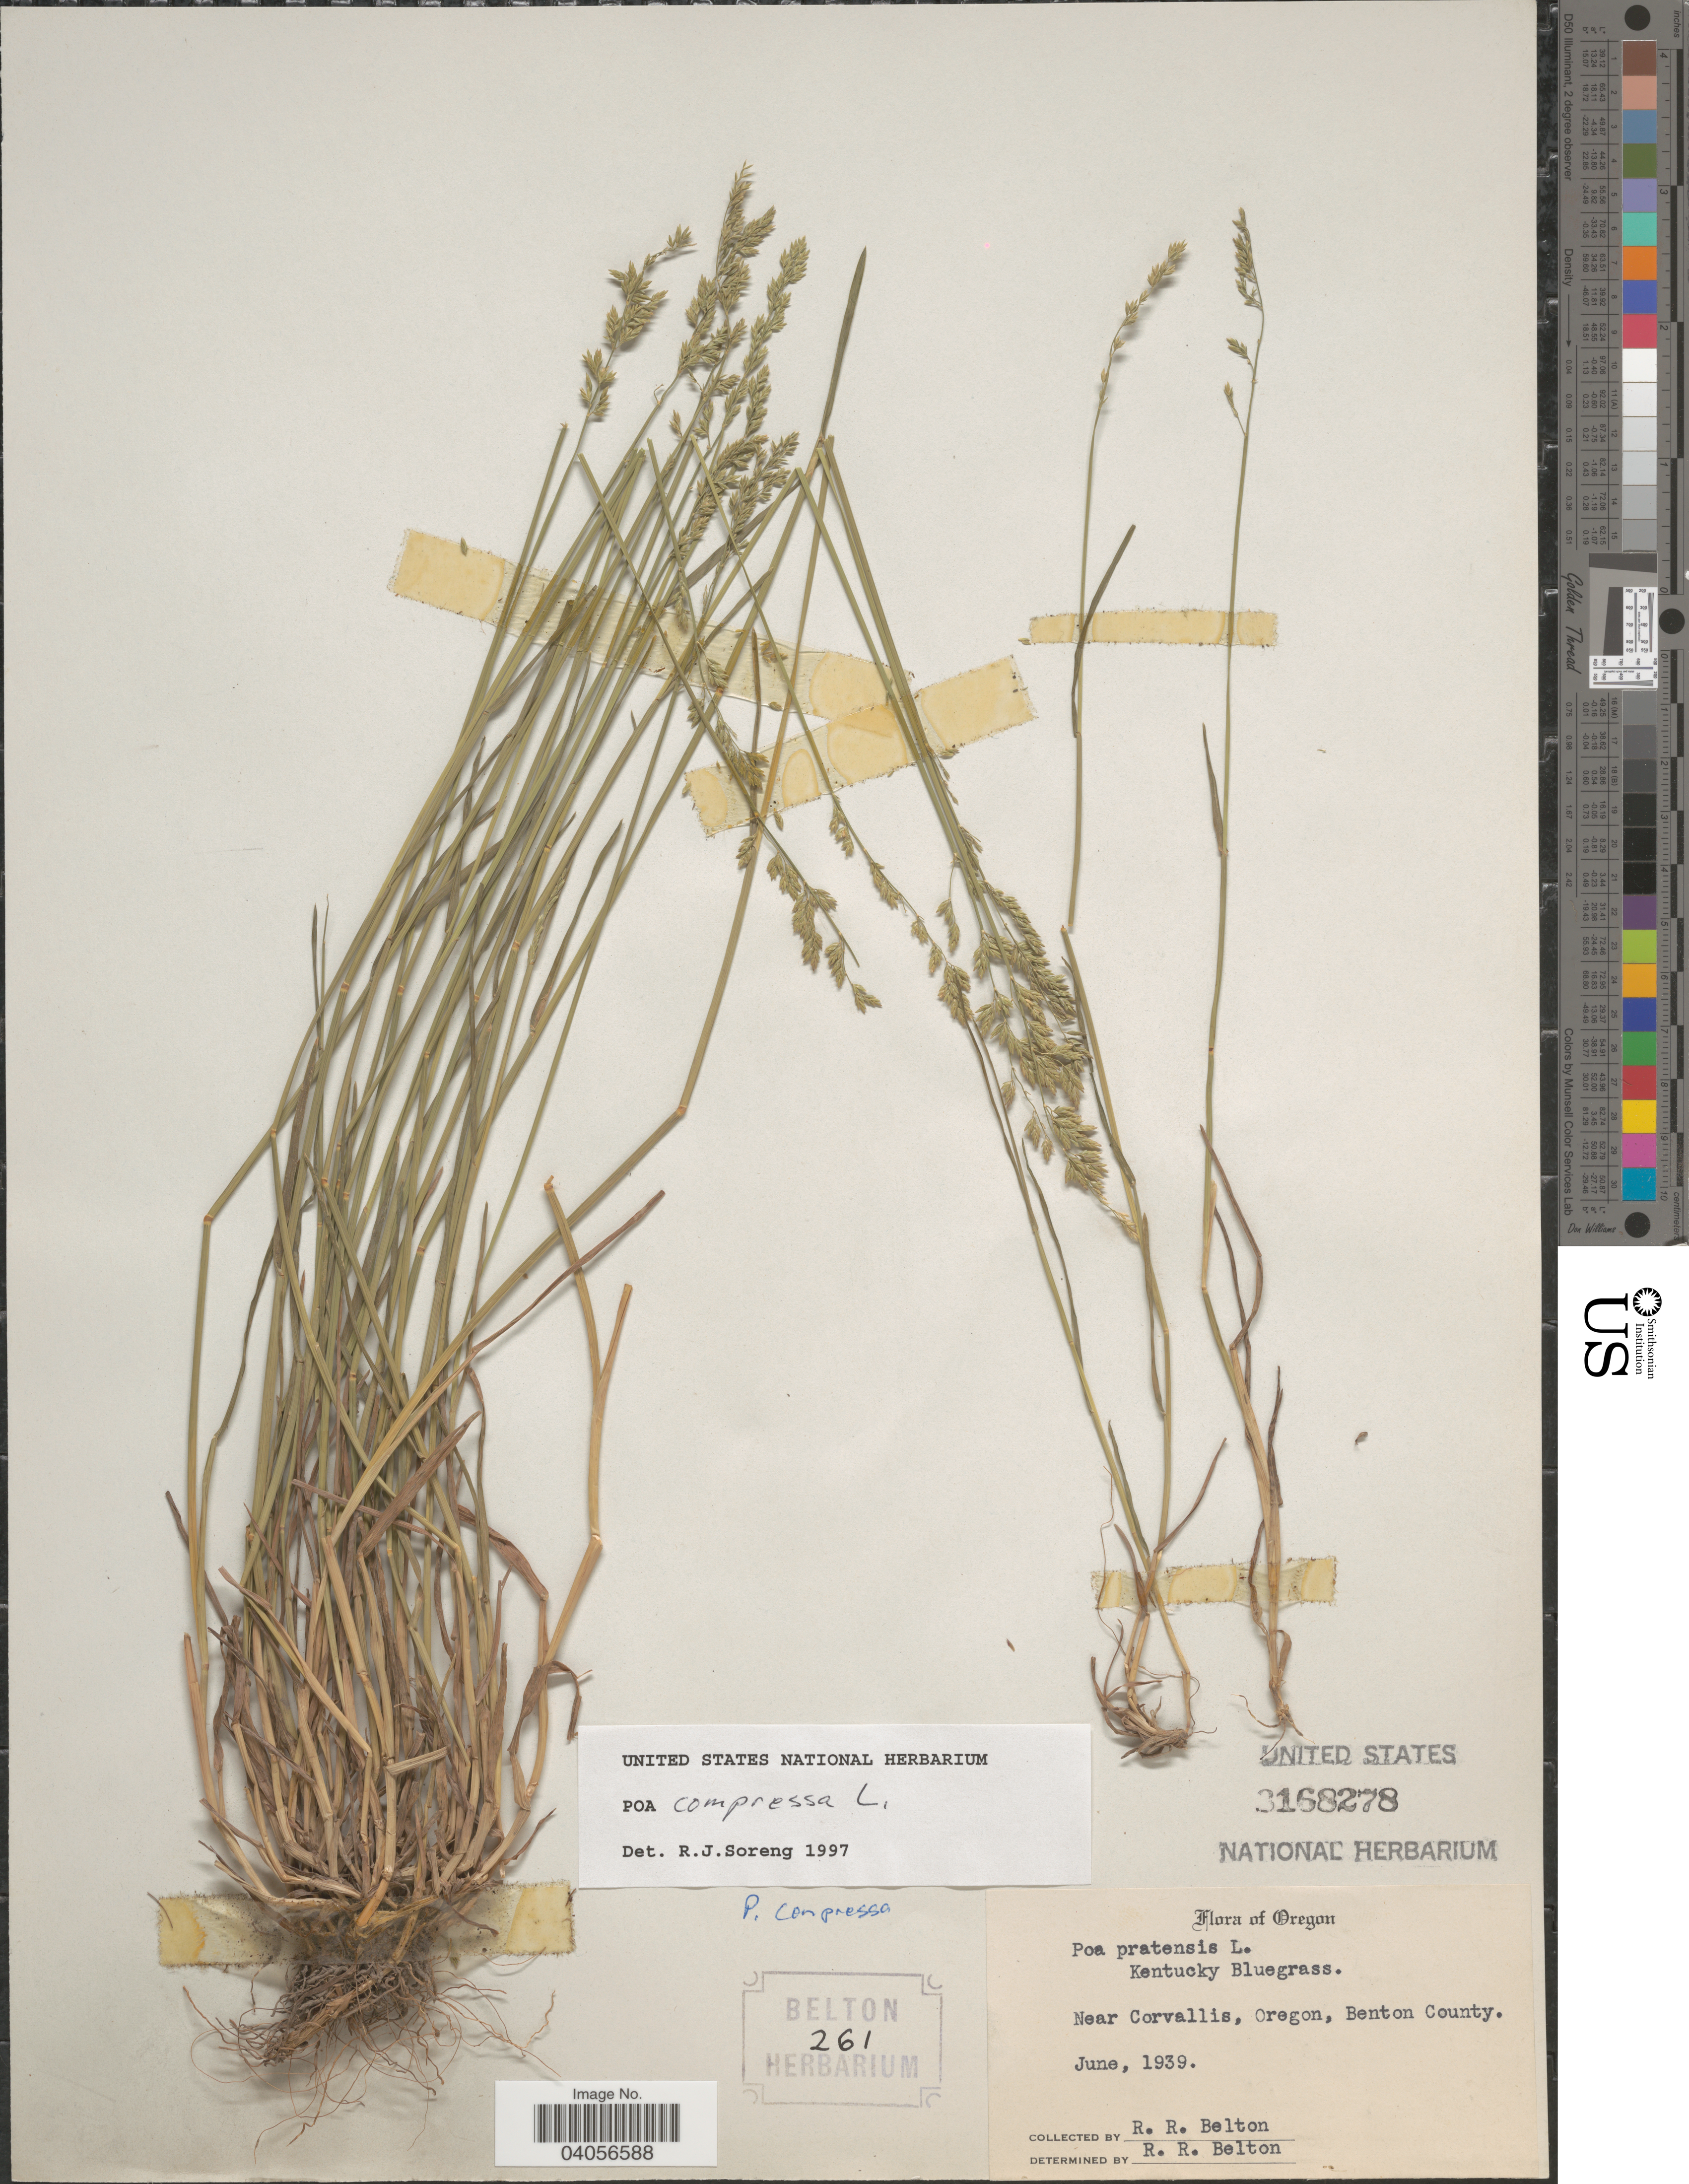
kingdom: Plantae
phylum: Tracheophyta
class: Liliopsida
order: Poales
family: Poaceae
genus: Poa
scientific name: Poa compressa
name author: L.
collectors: R. Belton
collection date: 1939-06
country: United States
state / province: Oregon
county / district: Benton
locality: Near Corvallis, Benton County.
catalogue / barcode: US 3168278